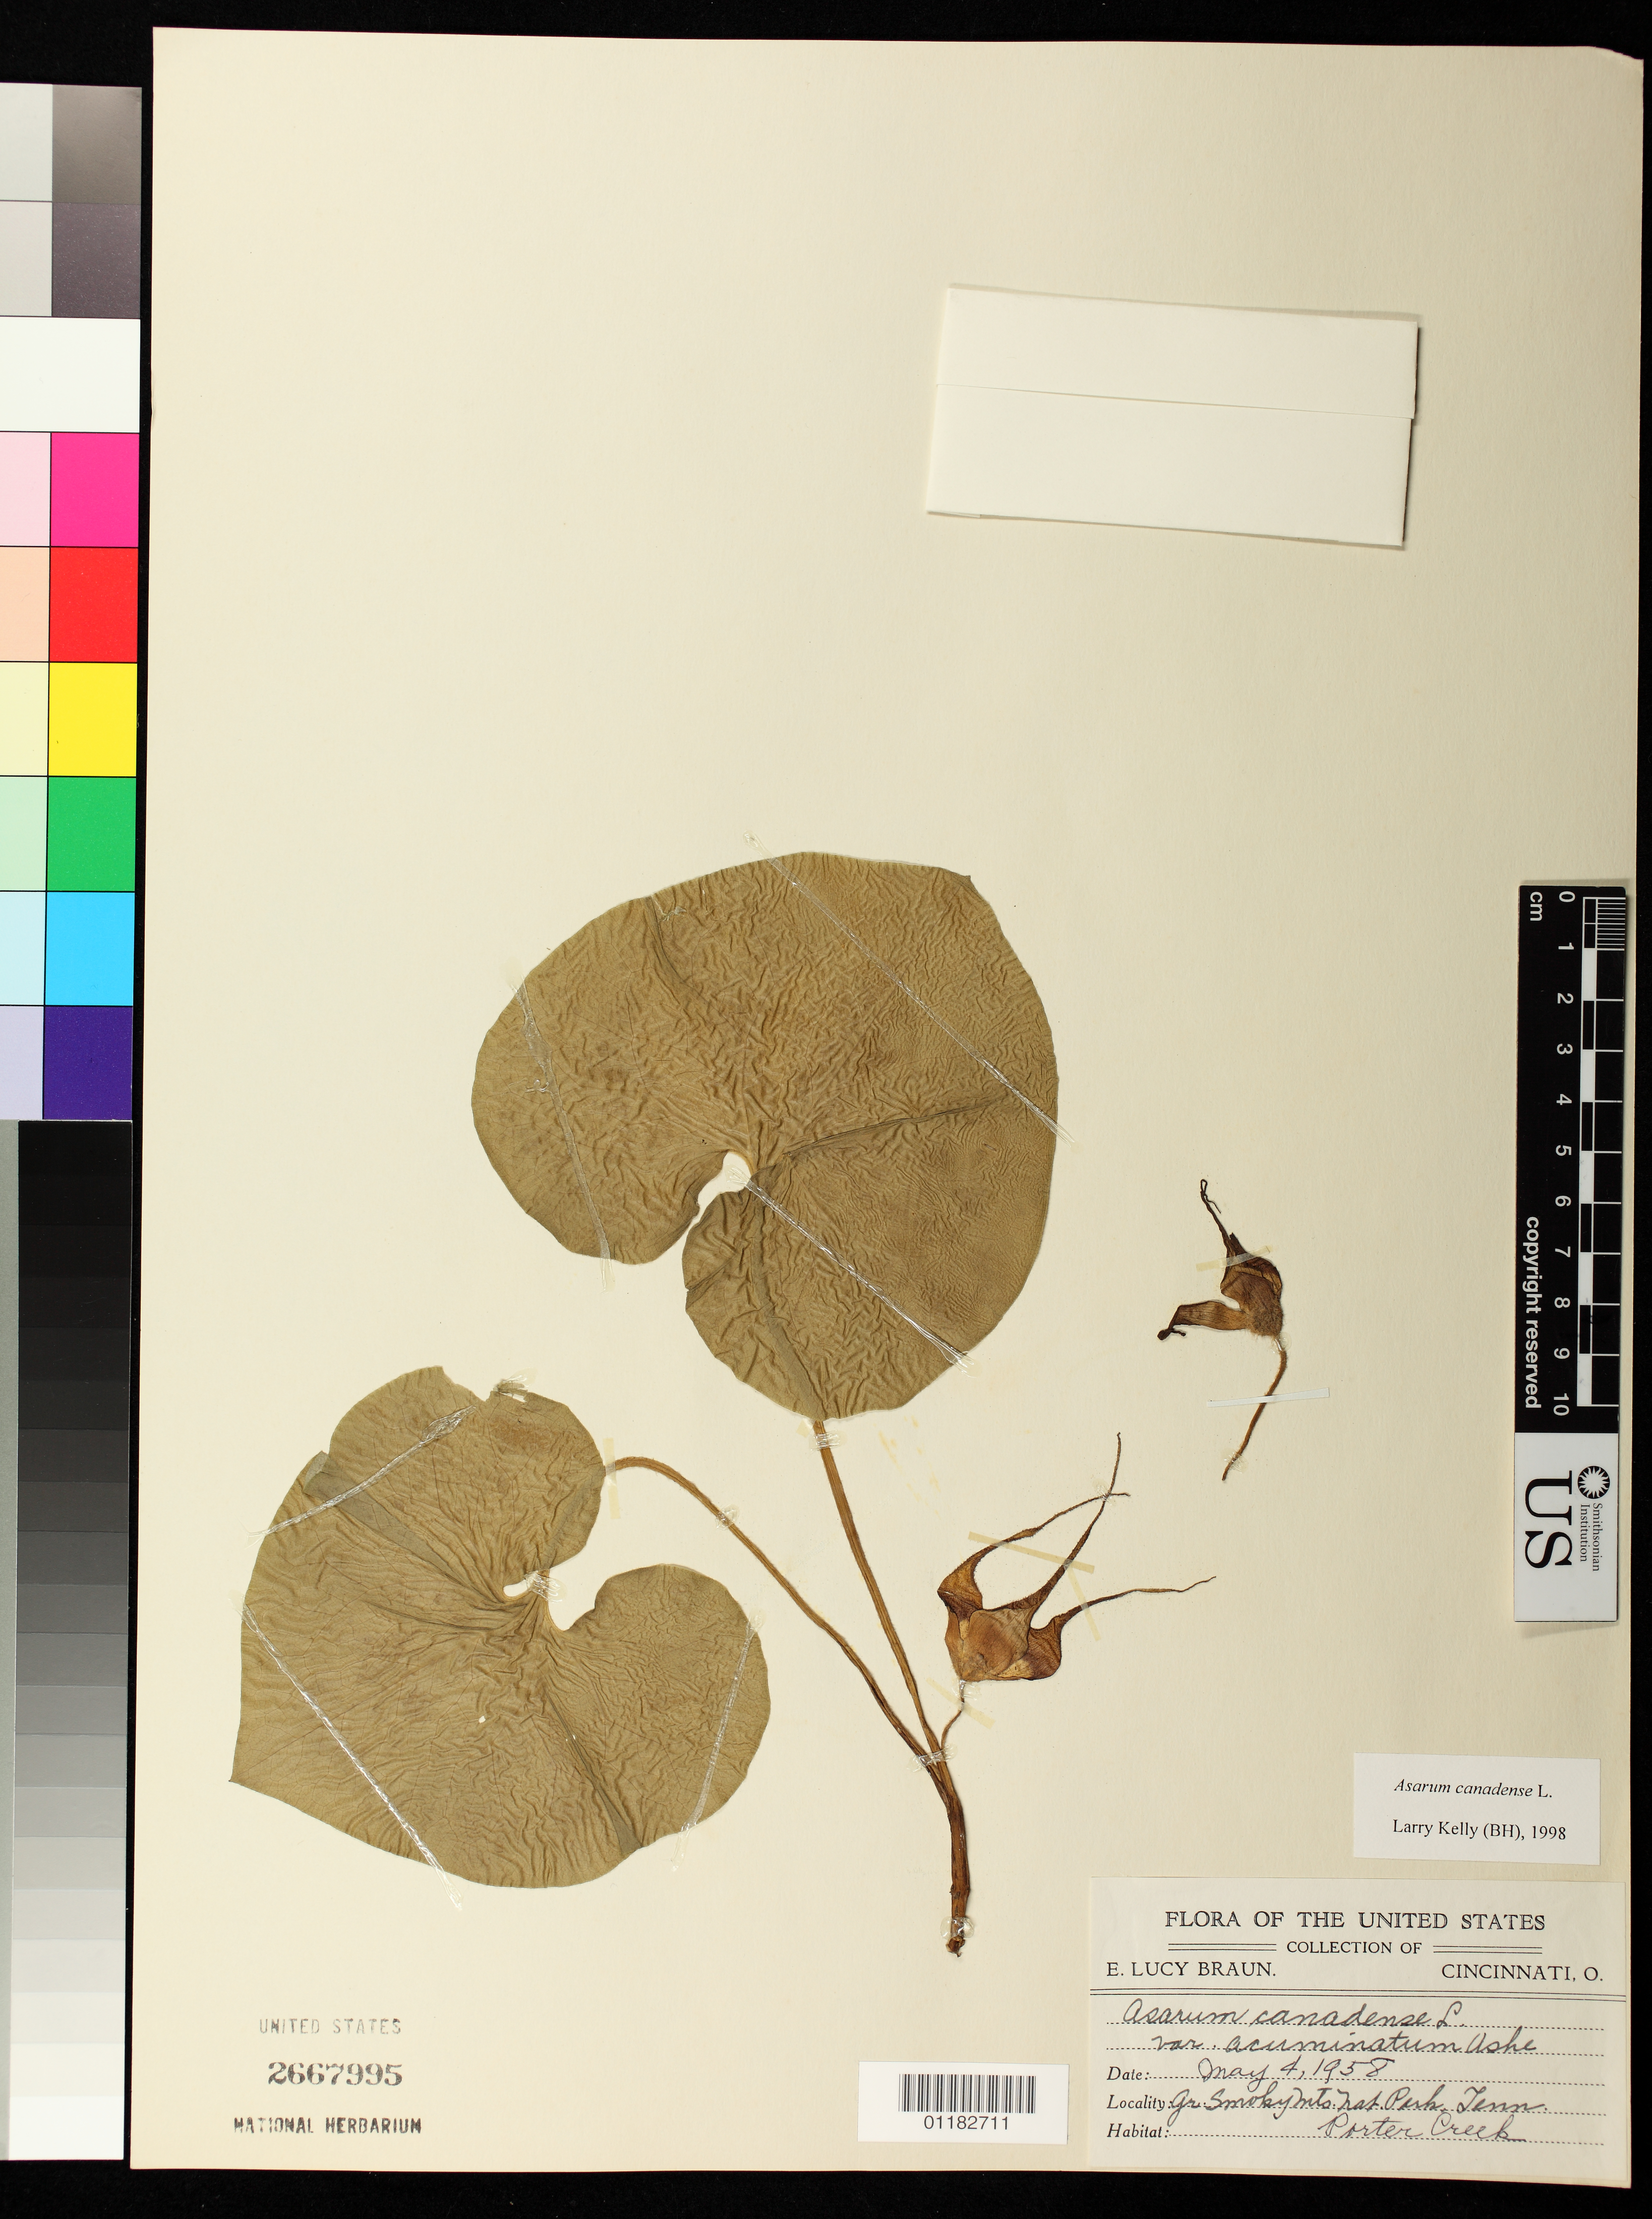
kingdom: Plantae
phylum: Tracheophyta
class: Magnoliopsida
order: Piperales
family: Aristolochiaceae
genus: Asarum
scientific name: Asarum canadense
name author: L.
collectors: E. L. Braun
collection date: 1958-05-04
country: United States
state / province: Tennessee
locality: Porter Creek, Great Smoky Mtns. National Park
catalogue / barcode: US 2667995